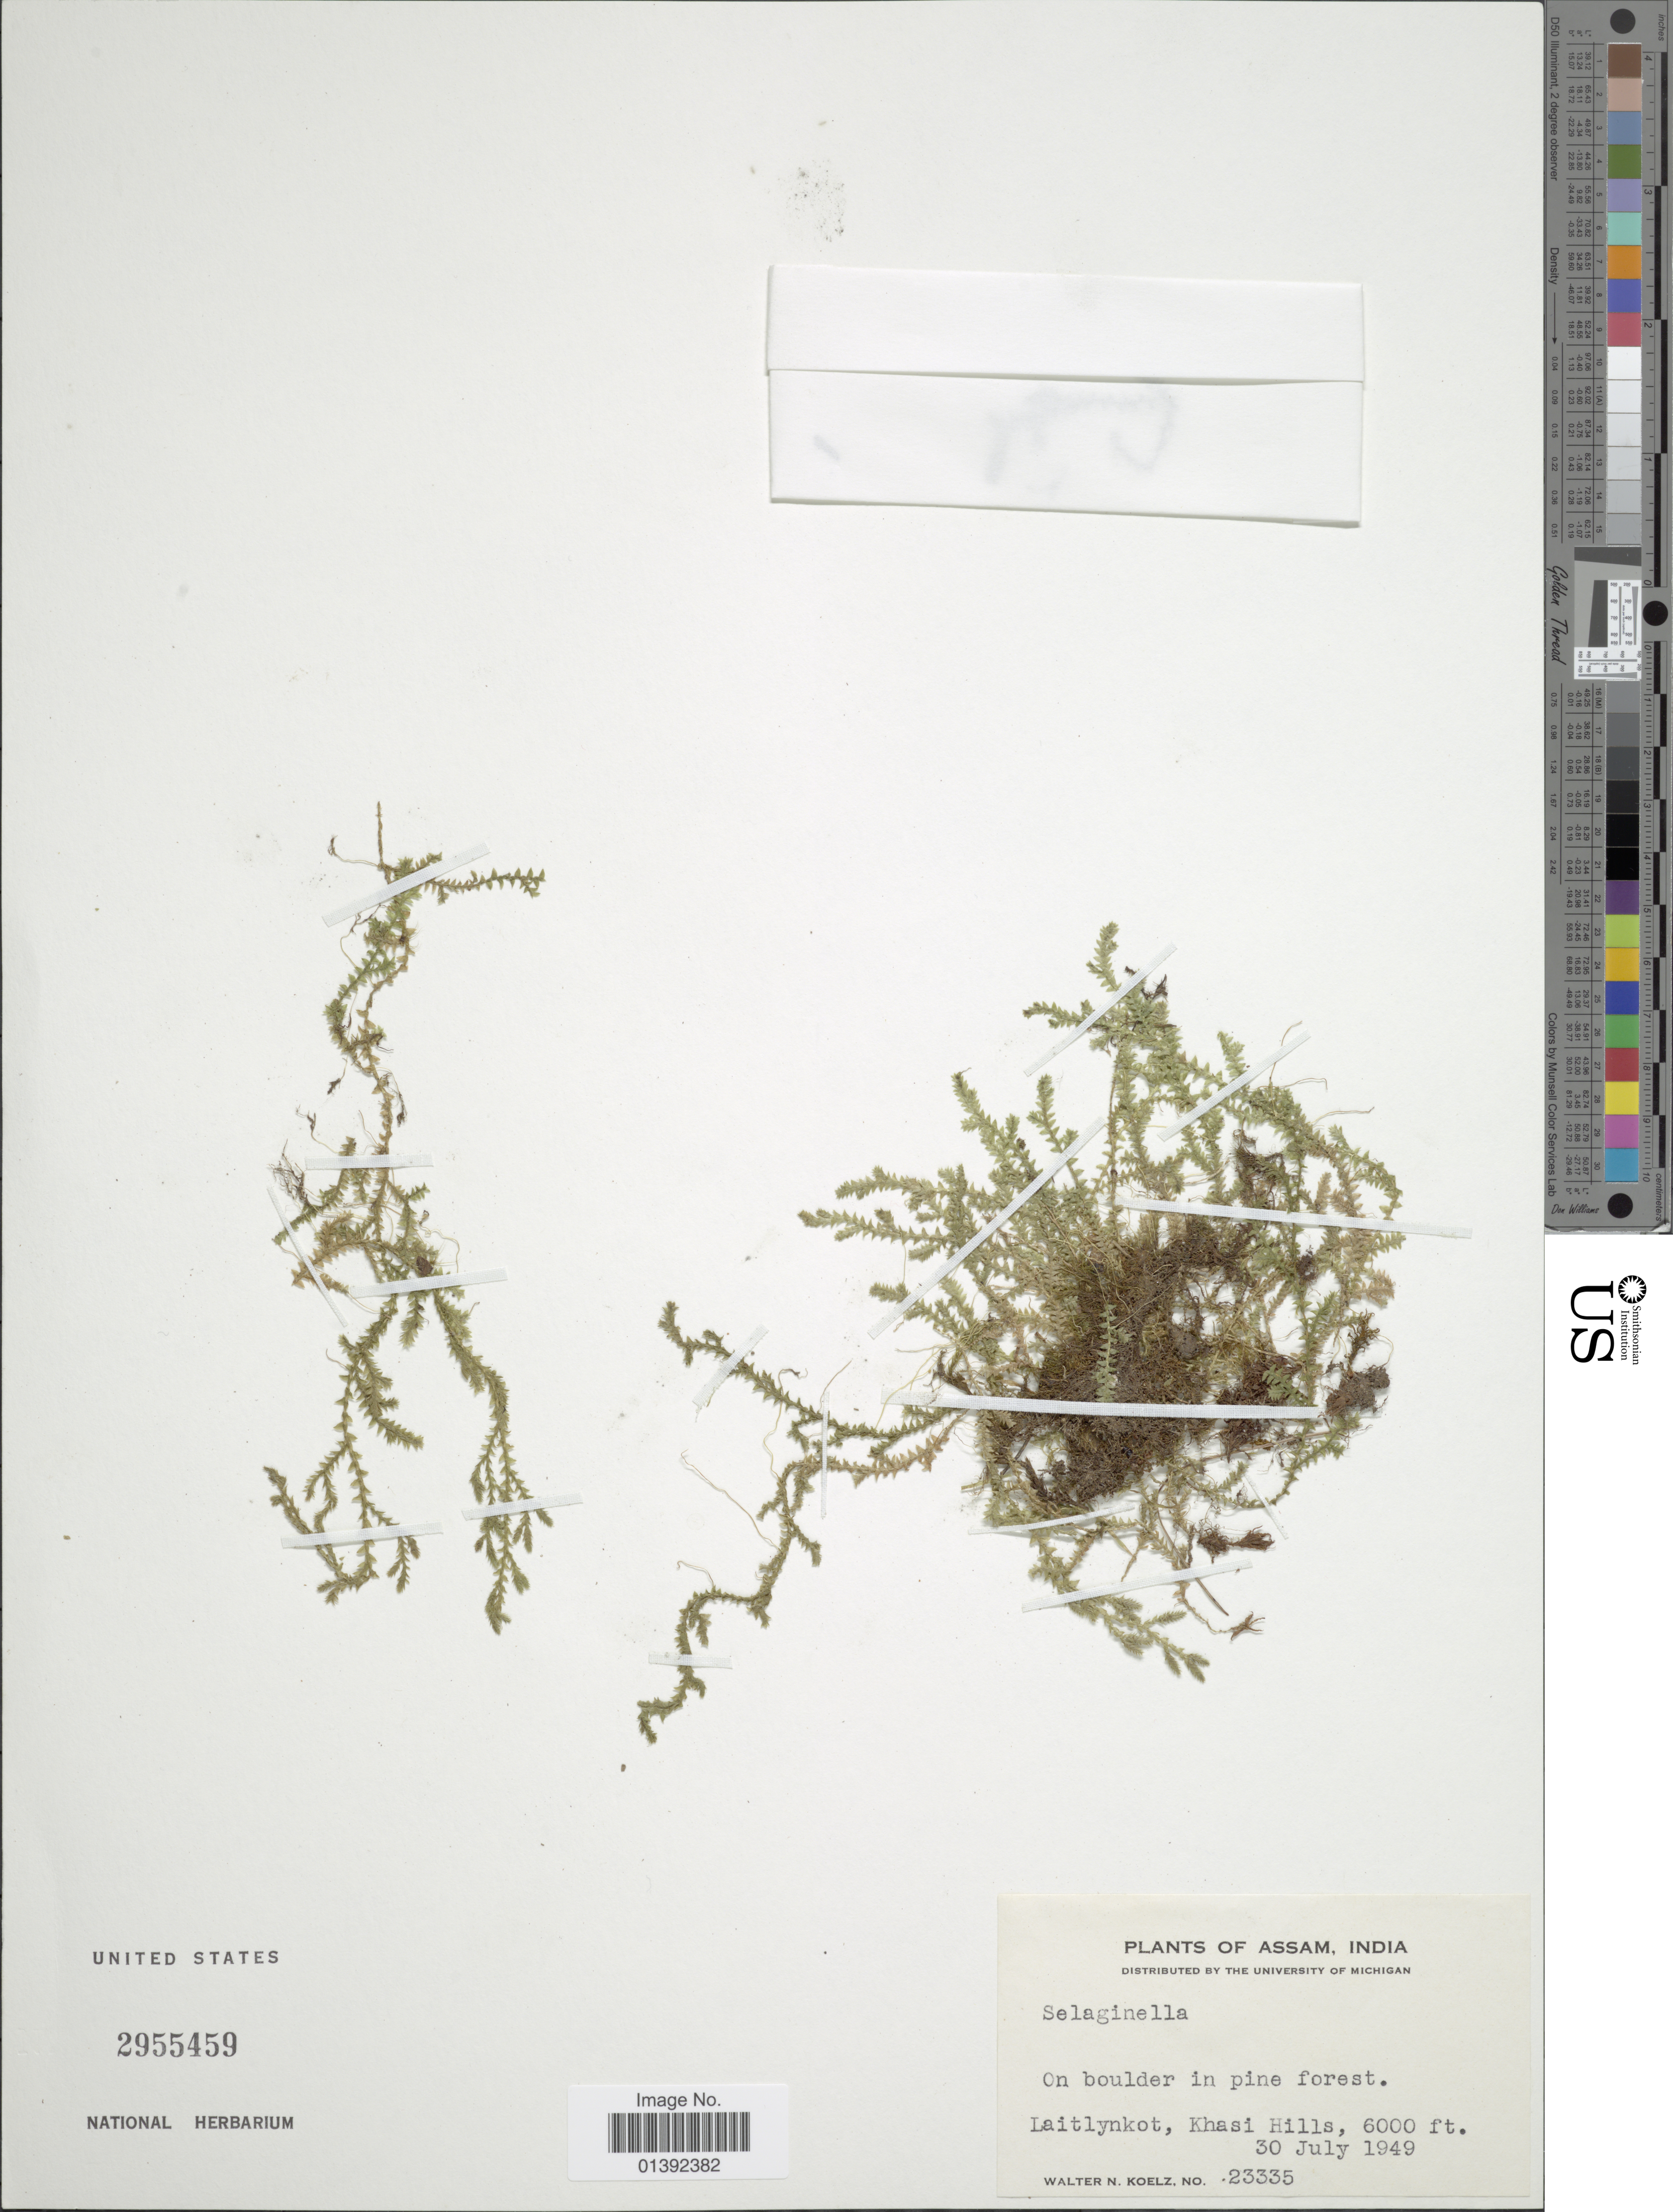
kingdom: Plantae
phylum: Tracheophyta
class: Lycopodiopsida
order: Selaginellales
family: Selaginellaceae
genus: Selaginella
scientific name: Selaginella sp.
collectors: W. N. Koelz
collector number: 23335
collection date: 1949-07-30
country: India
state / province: Meghalaya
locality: Laitlynkot, Khasi Hills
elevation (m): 1829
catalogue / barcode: US 2955459